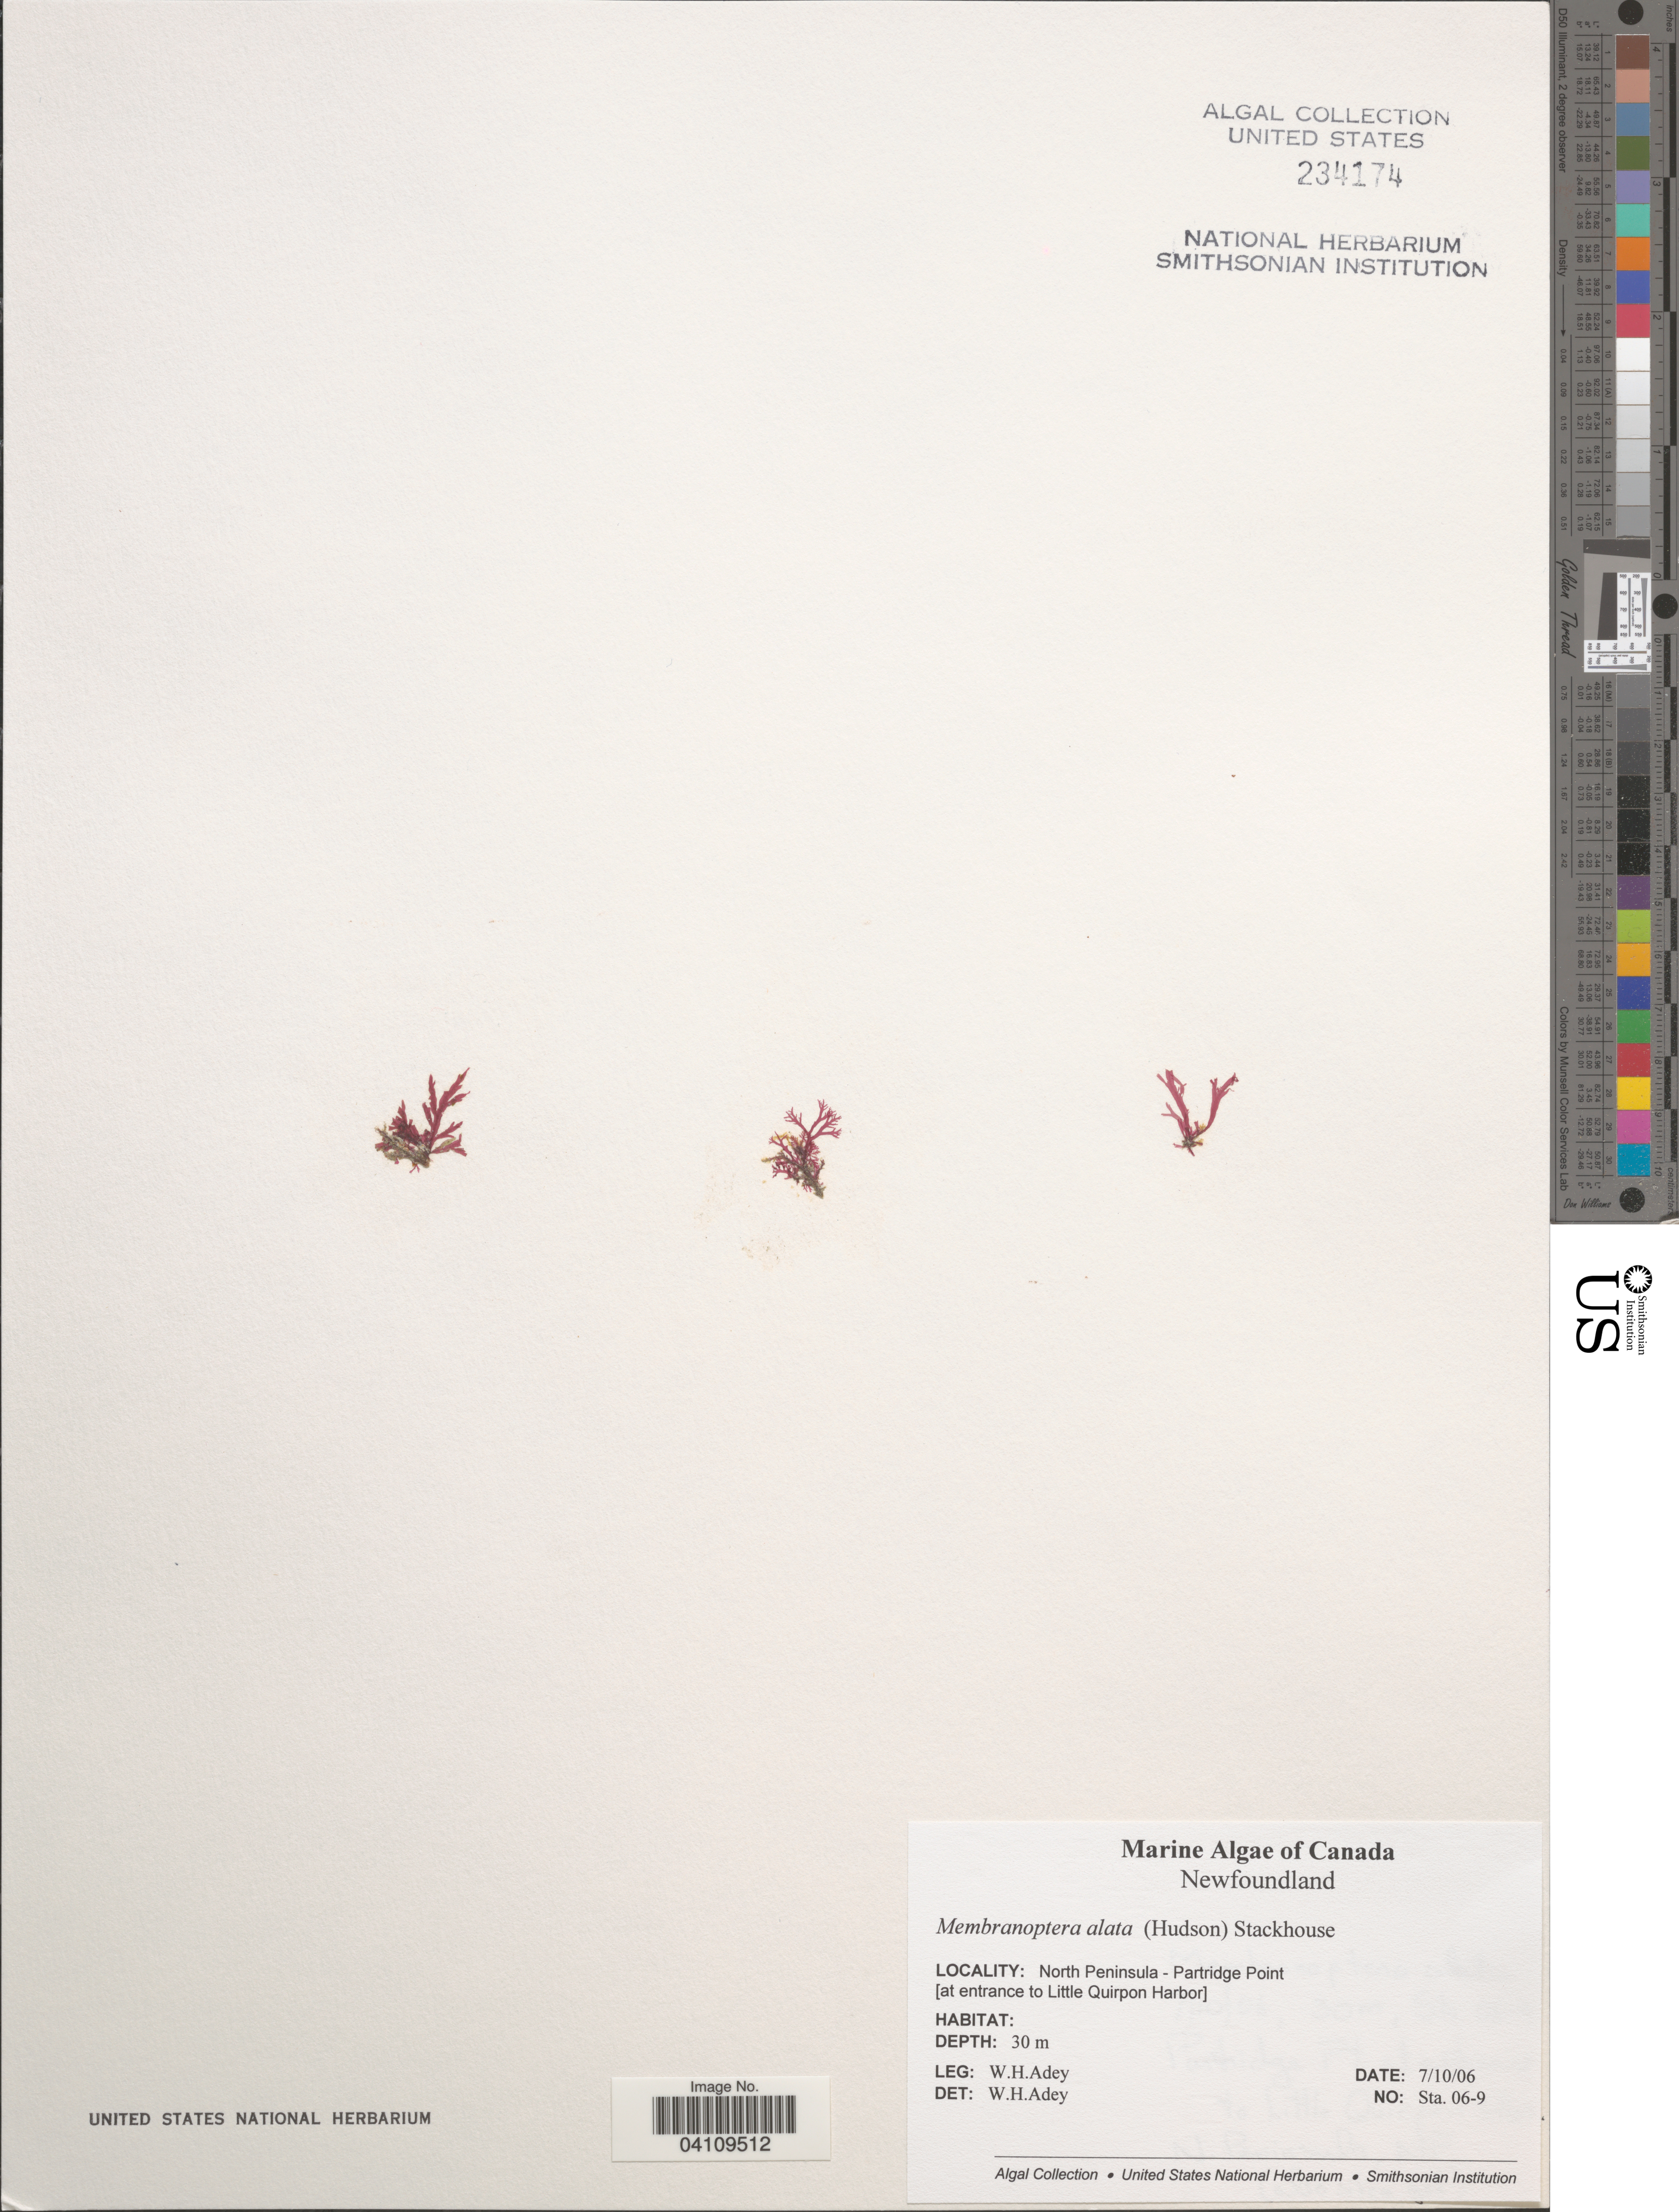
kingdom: Plantae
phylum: Rhodophyta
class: Florideophyceae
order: Ceramiales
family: Delesseriaceae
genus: Membranoptera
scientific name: Membranoptera alata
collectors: W. H. Adey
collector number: Sta. 06-9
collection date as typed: Transcribed d/m/y: 7/10/6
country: Canada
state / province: Newfoundland and Labrador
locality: North Peninsula - Partridge Point [at entrance to Little Quirpon Harbor].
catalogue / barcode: US 234174